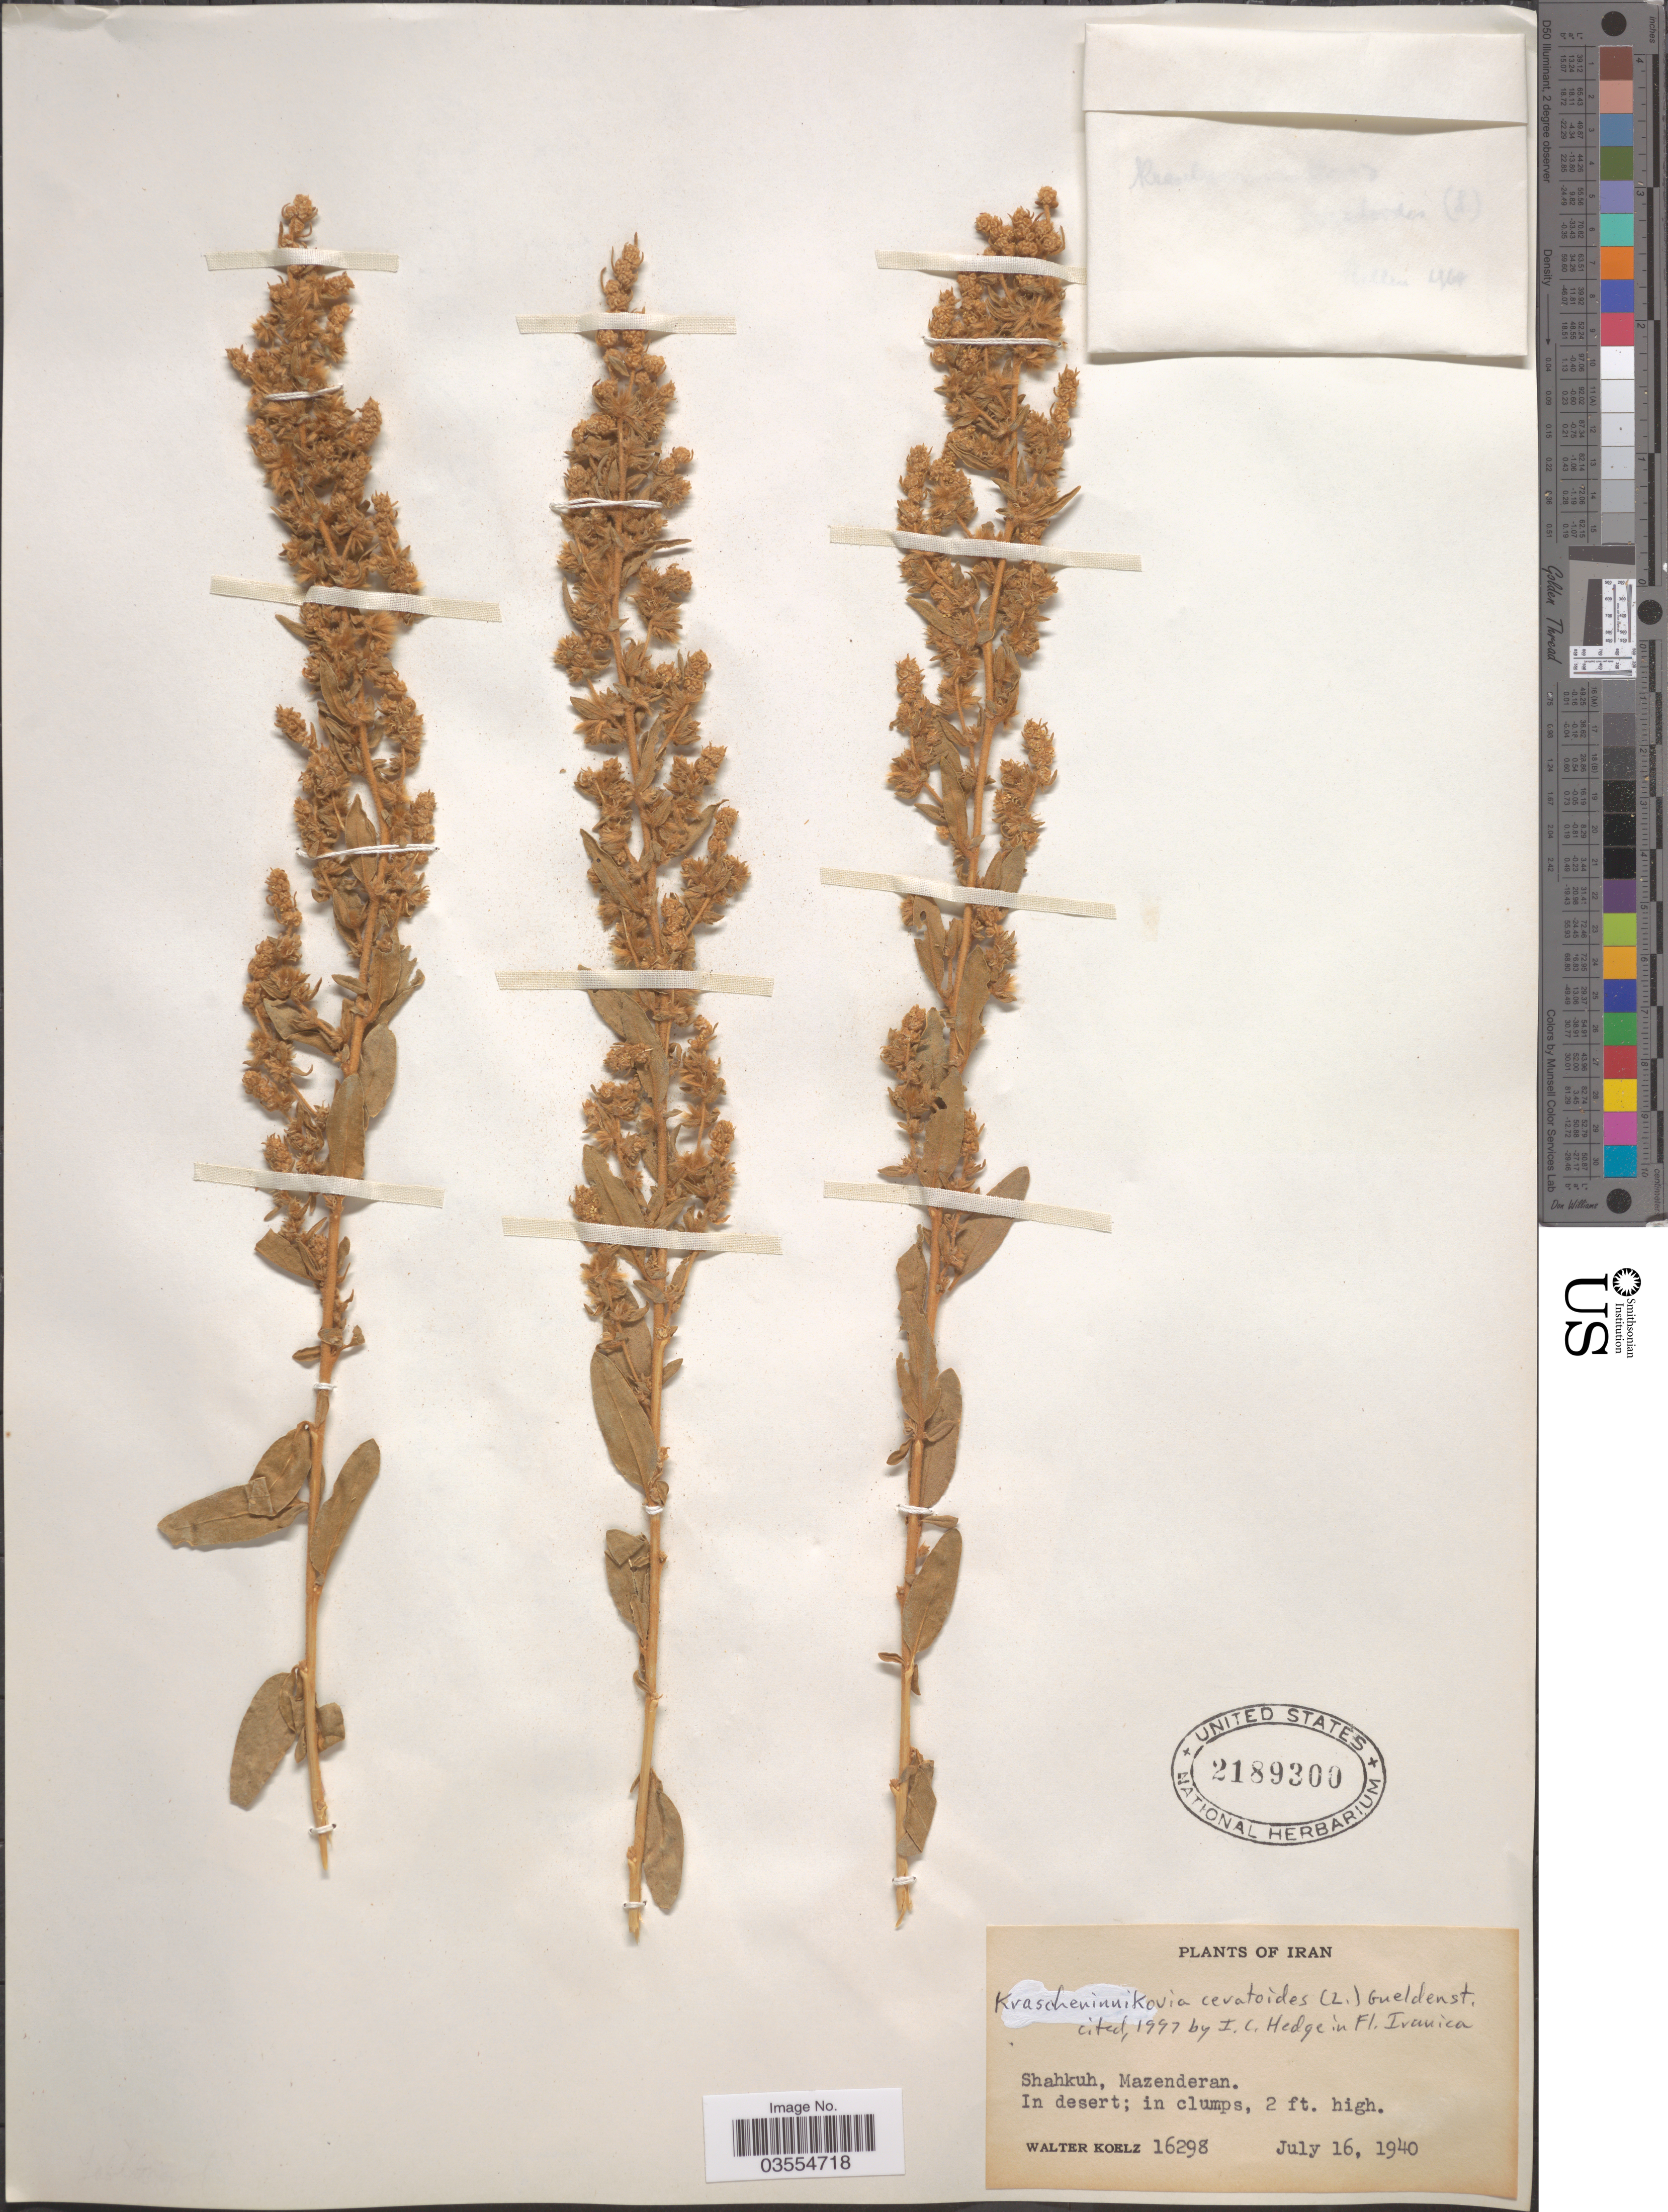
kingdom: Plantae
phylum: Tracheophyta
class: Magnoliopsida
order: Caryophyllales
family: Amaranthaceae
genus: Krascheninnikovia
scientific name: Krascheninnikovia ceratoides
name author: (L.) Gueldenst.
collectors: W. N. Koelz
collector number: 16298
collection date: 1940-07-16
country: Iran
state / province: Mazandaran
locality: Shahkuh, Mazenderan.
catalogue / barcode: US 2189300